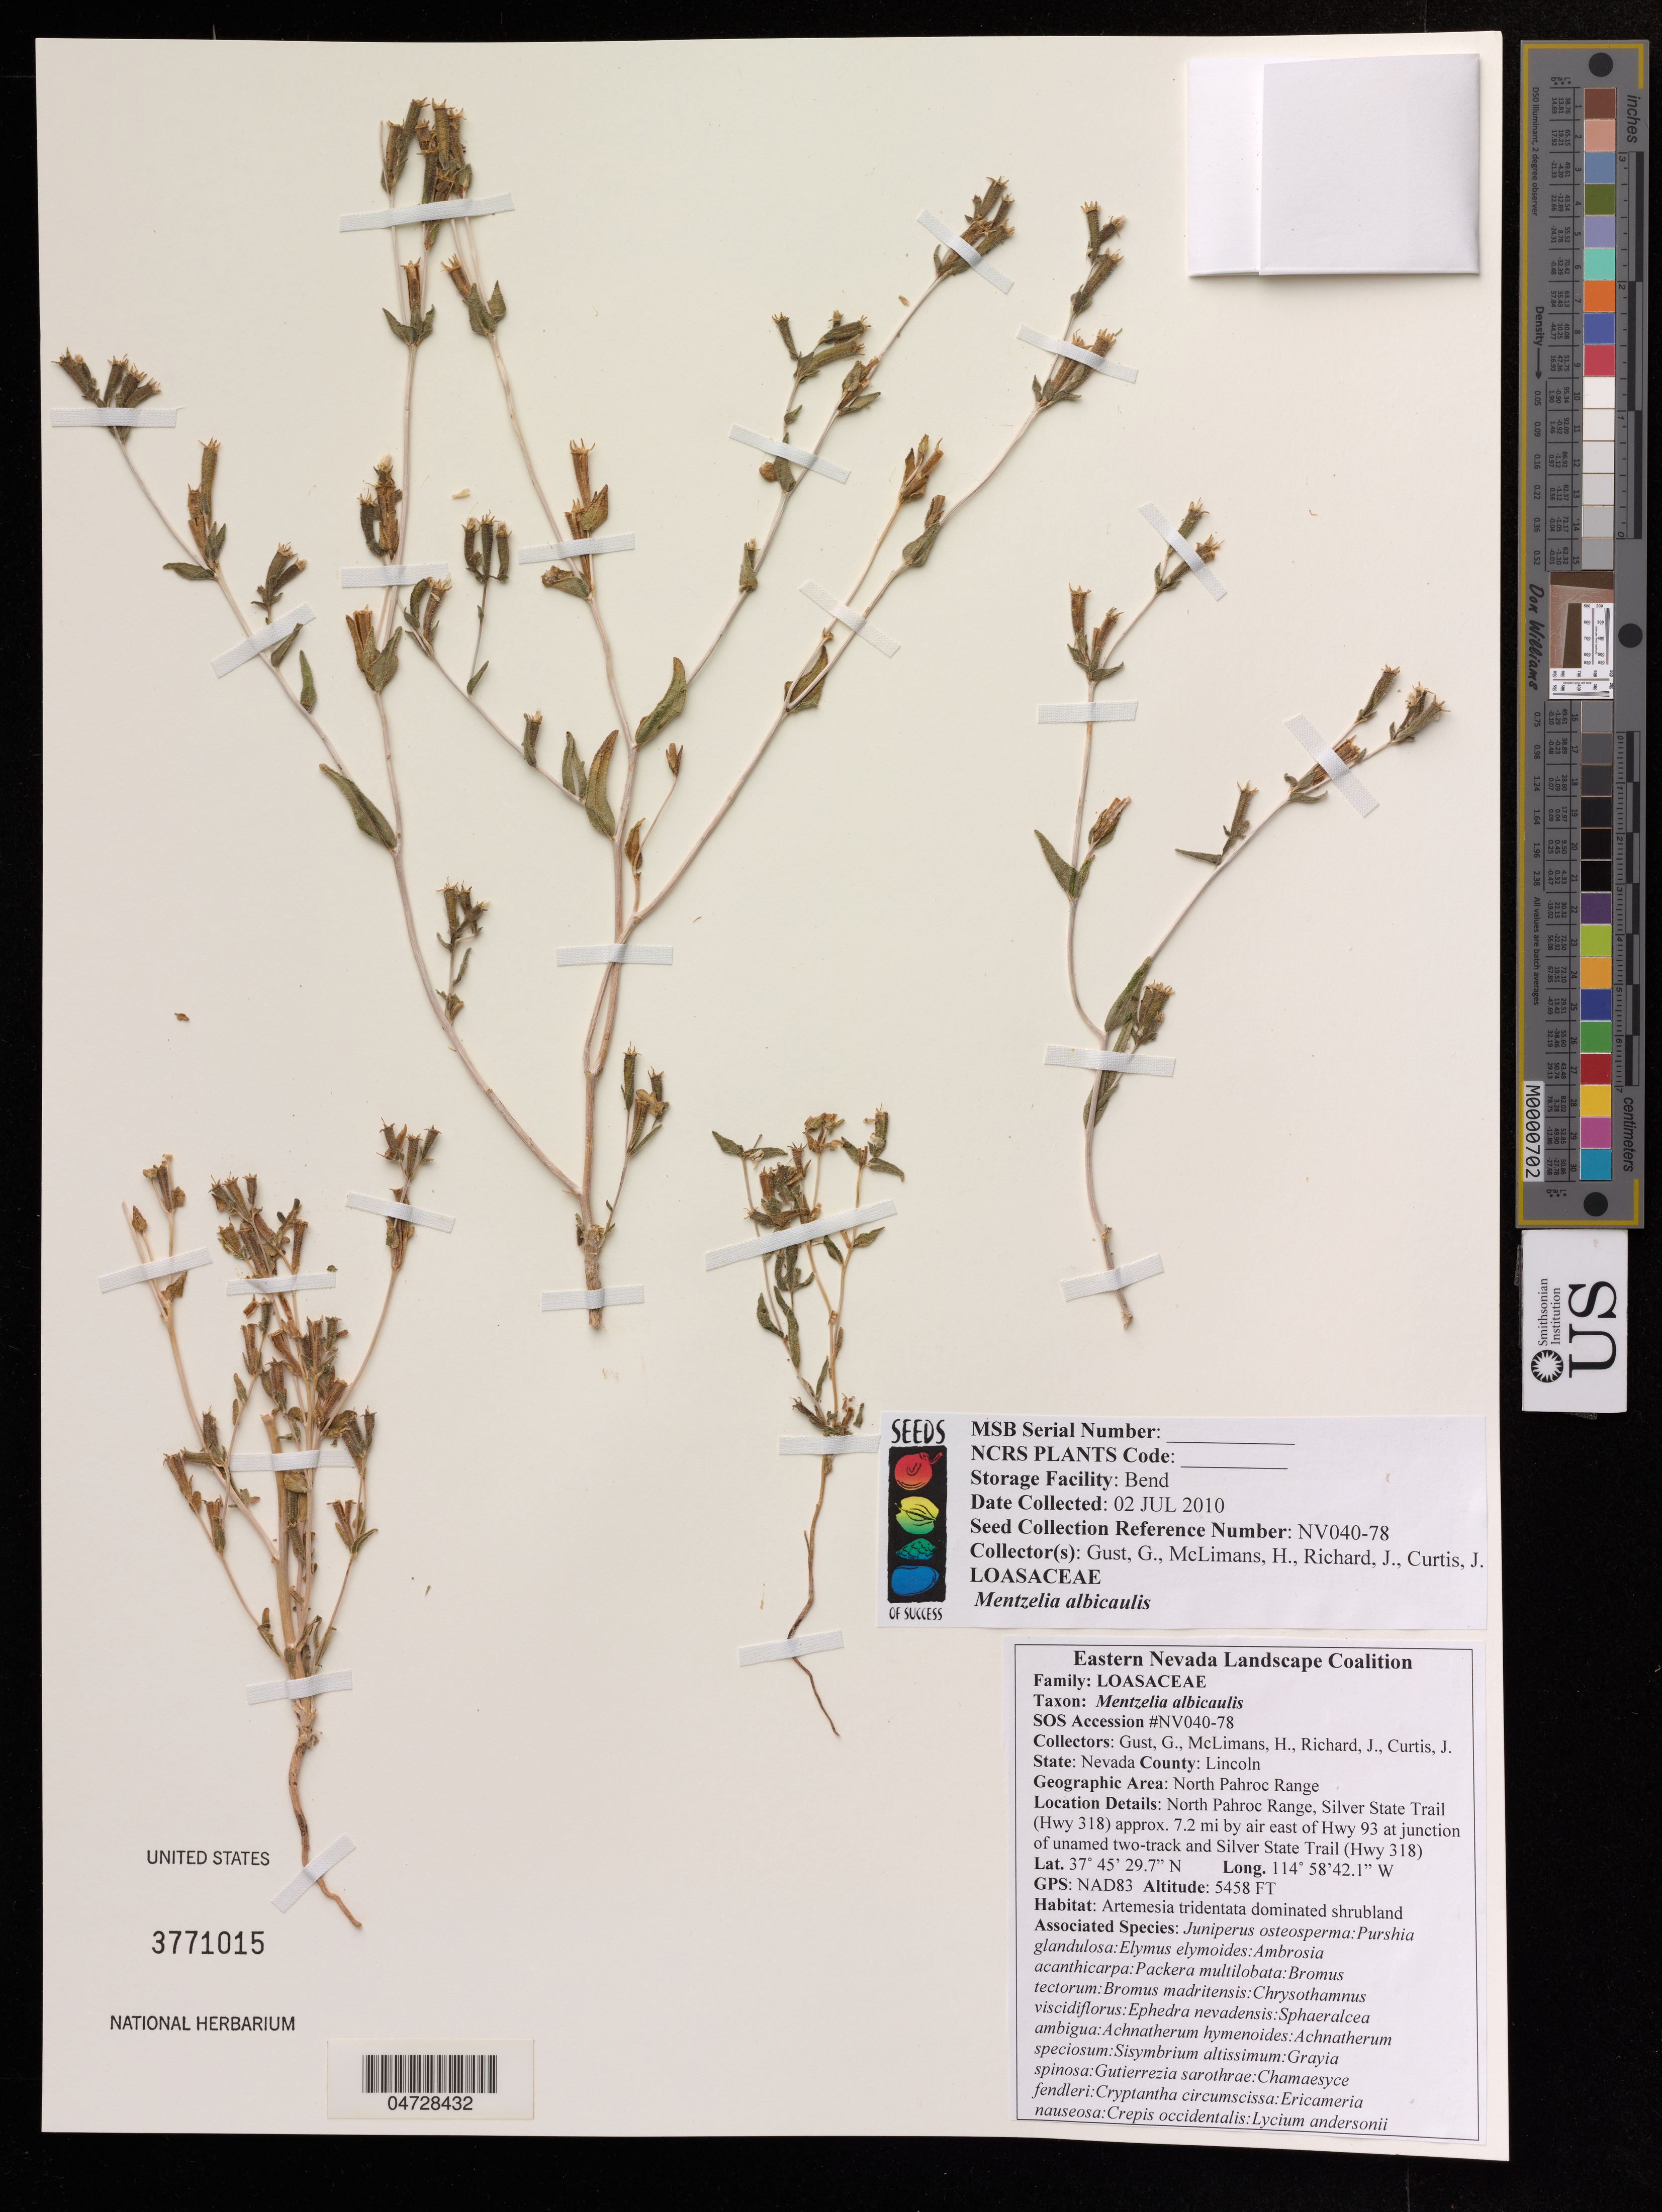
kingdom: Plantae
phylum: Tracheophyta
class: Magnoliopsida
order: Cornales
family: Loasaceae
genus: Mentzelia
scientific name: Mentzelia albicaulis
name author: (Douglas ex Hook.) Douglas ex Torr. & A. Gray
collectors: G. Gust, H. McLimans, J. Richard & J. Curtis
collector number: NV040-78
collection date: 2010-07-02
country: United States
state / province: Nevada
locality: Lincoln. North Pahroc Range, Silver State Trail (Hwy 318) approx. 7.2 mi by air east of Hwy 93 at junction of unnamed two-track and Silver State Trail (Hwy 318).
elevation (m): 1664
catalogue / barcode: US 3771015